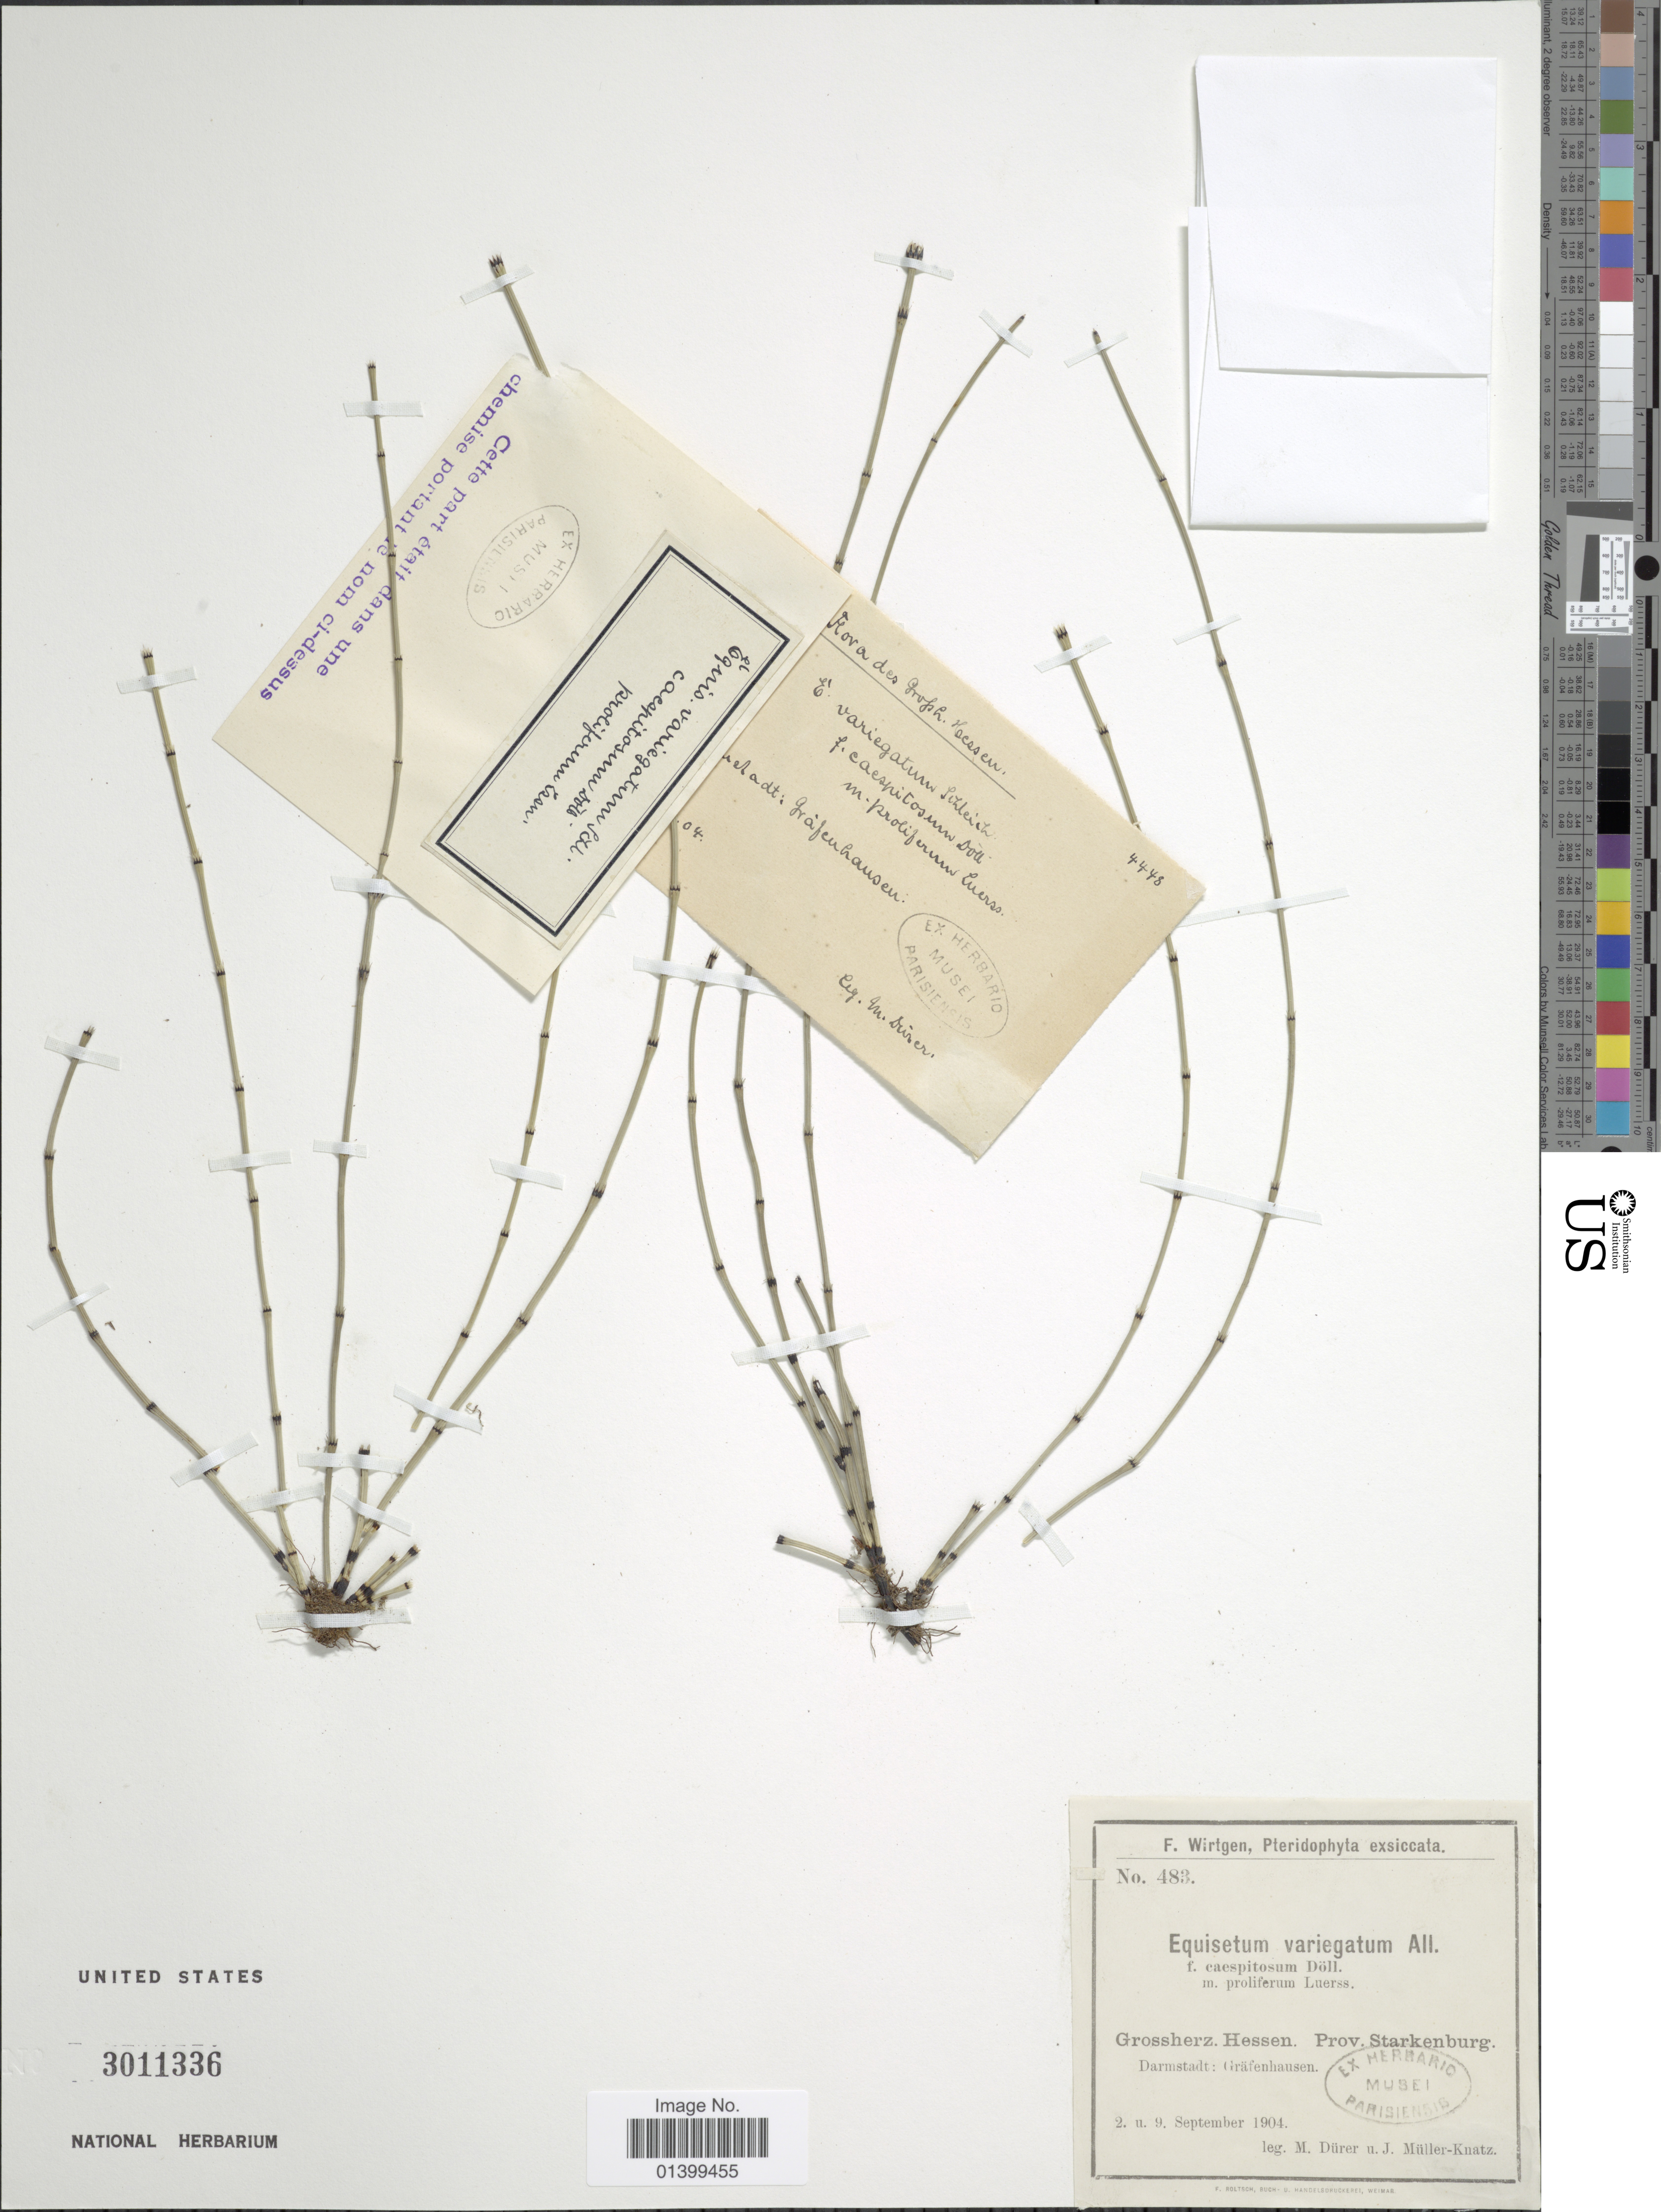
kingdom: Plantae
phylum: Tracheophyta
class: Polypodiopsida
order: Equisetales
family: Equisetaceae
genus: Equisetum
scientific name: Equisetum variegatum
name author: Schleich. ex F. Weber & D. Mohr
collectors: M. Durer & J. Müller-Knatz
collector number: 483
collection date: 1904-09-02/1904-09-09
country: Germany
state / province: Hesse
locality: Grossherz. Hessen. Prov. Starkenburg. Darmstadt: Gräfenhausen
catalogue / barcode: US 3011336